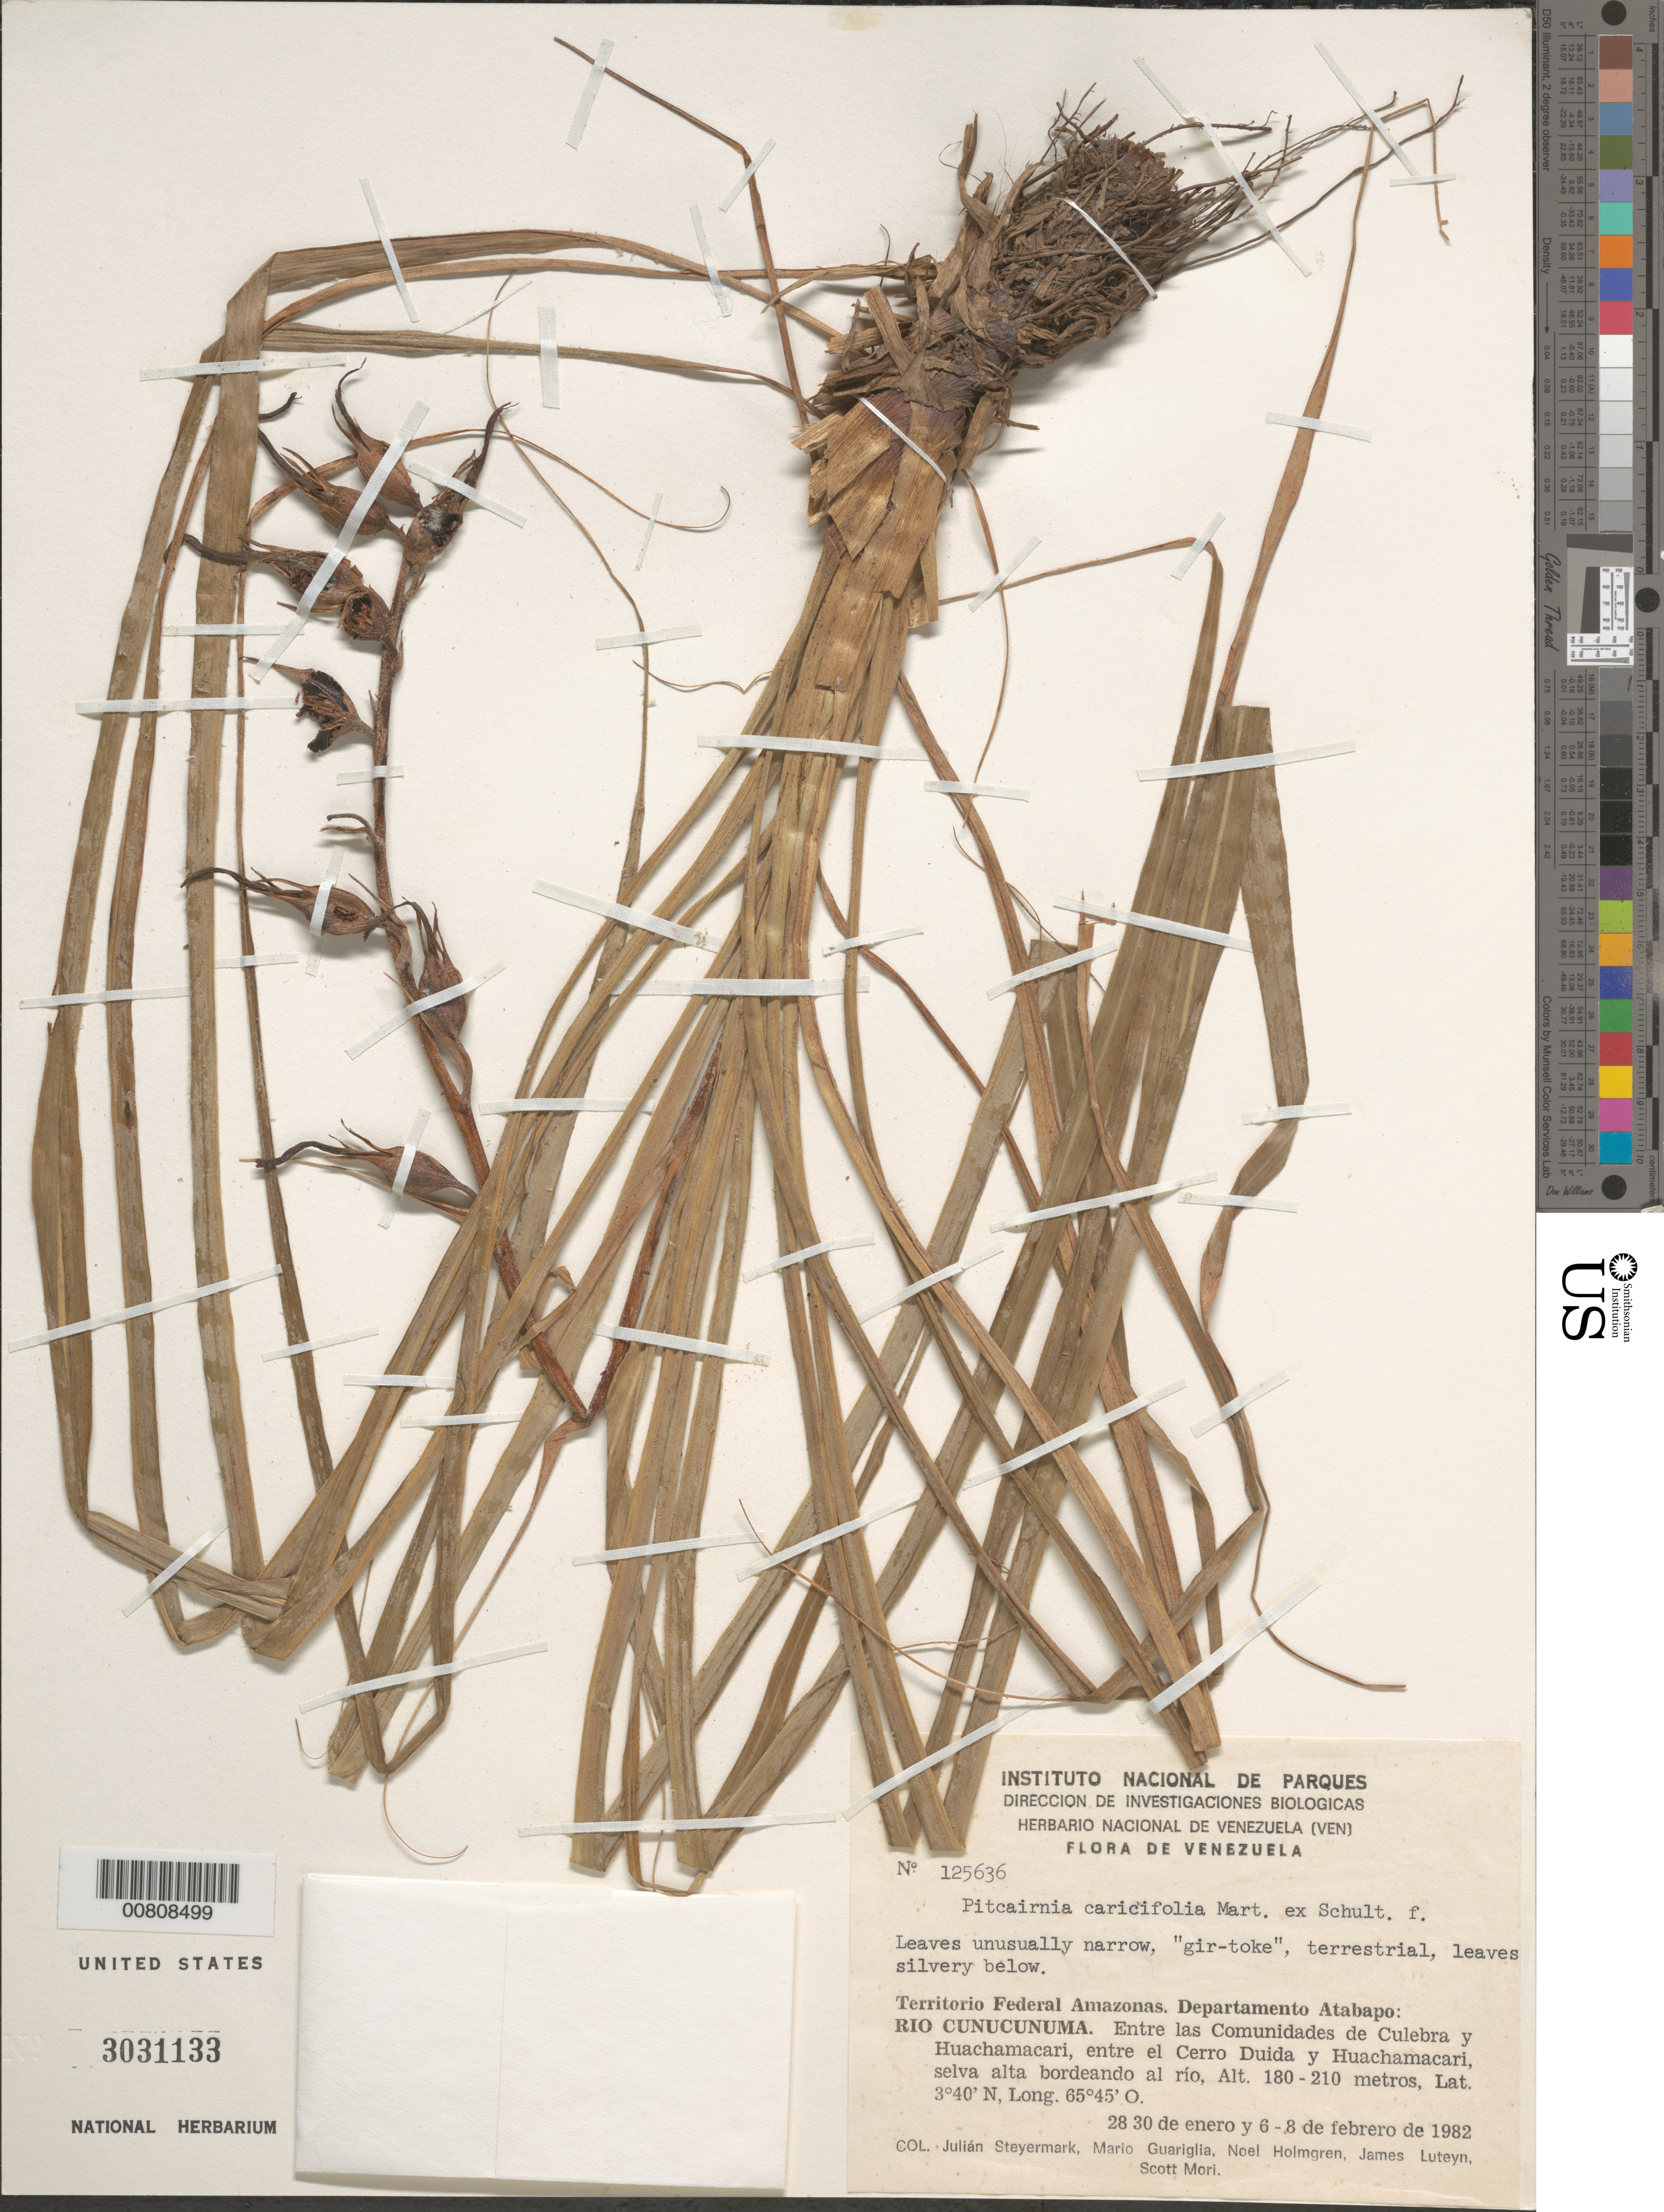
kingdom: Plantae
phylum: Tracheophyta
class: Liliopsida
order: Poales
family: Bromeliaceae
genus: Pitcairnia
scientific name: Pitcairnia caricifolia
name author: Mart. ex Schult. f.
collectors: J. Steyermark, M. Guariglia P., N. H. Holmgren, J. L. Luteyn & S. Mori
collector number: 125636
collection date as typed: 28-Jan-82 to 30-Jan-82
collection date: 1982-01-28/1982-01-30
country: Venezuela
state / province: Amazonas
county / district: Atabapo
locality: Río Cunucunuma, between las comunidades de Culebra & Huachamacari, between Cerro Duida & Huachamacari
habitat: Selva alta bordeando al rio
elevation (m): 180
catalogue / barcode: US 3031133